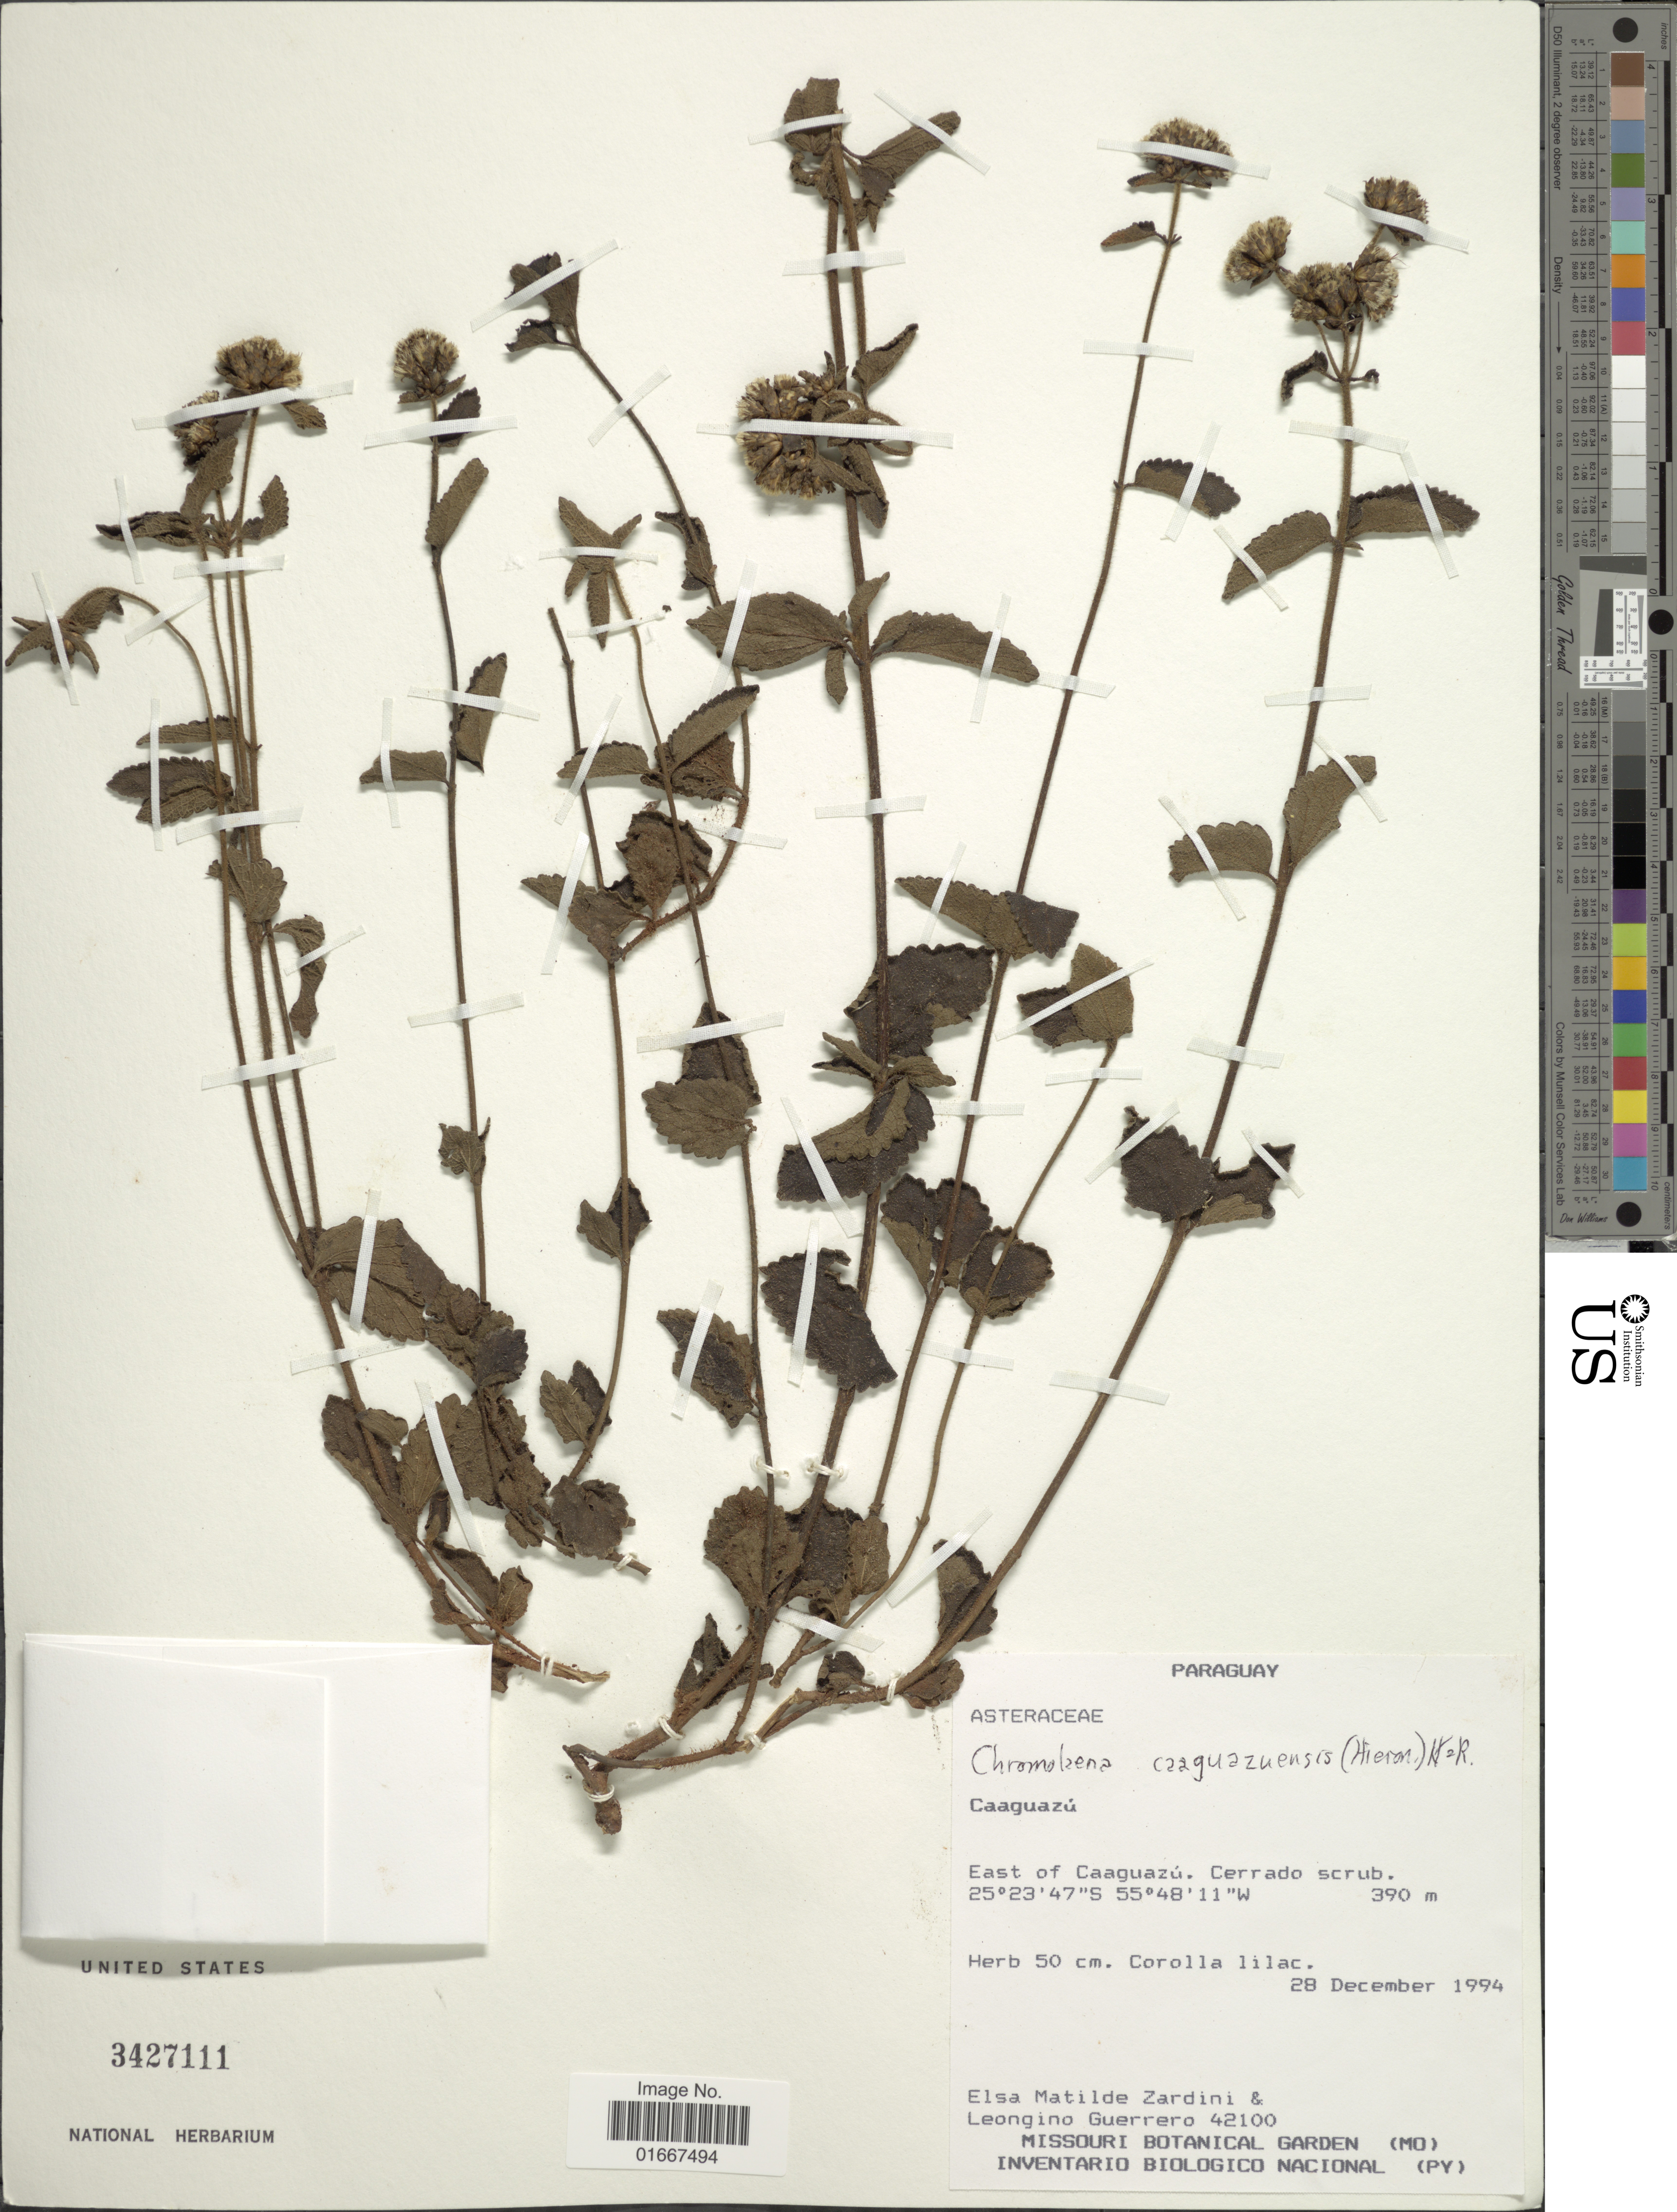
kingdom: Plantae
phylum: Tracheophyta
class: Magnoliopsida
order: Asterales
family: Asteraceae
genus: Chromolaena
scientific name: Chromolaena caaguazuensis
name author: (Hieron.) R.M. King & H. Rob.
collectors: E. M. Zardini & L. Guerrero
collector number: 42100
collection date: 1994-12-28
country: Paraguay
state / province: Caaguazu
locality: East of Caaguazu. Cerrado scrub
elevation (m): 390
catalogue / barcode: US 3427111